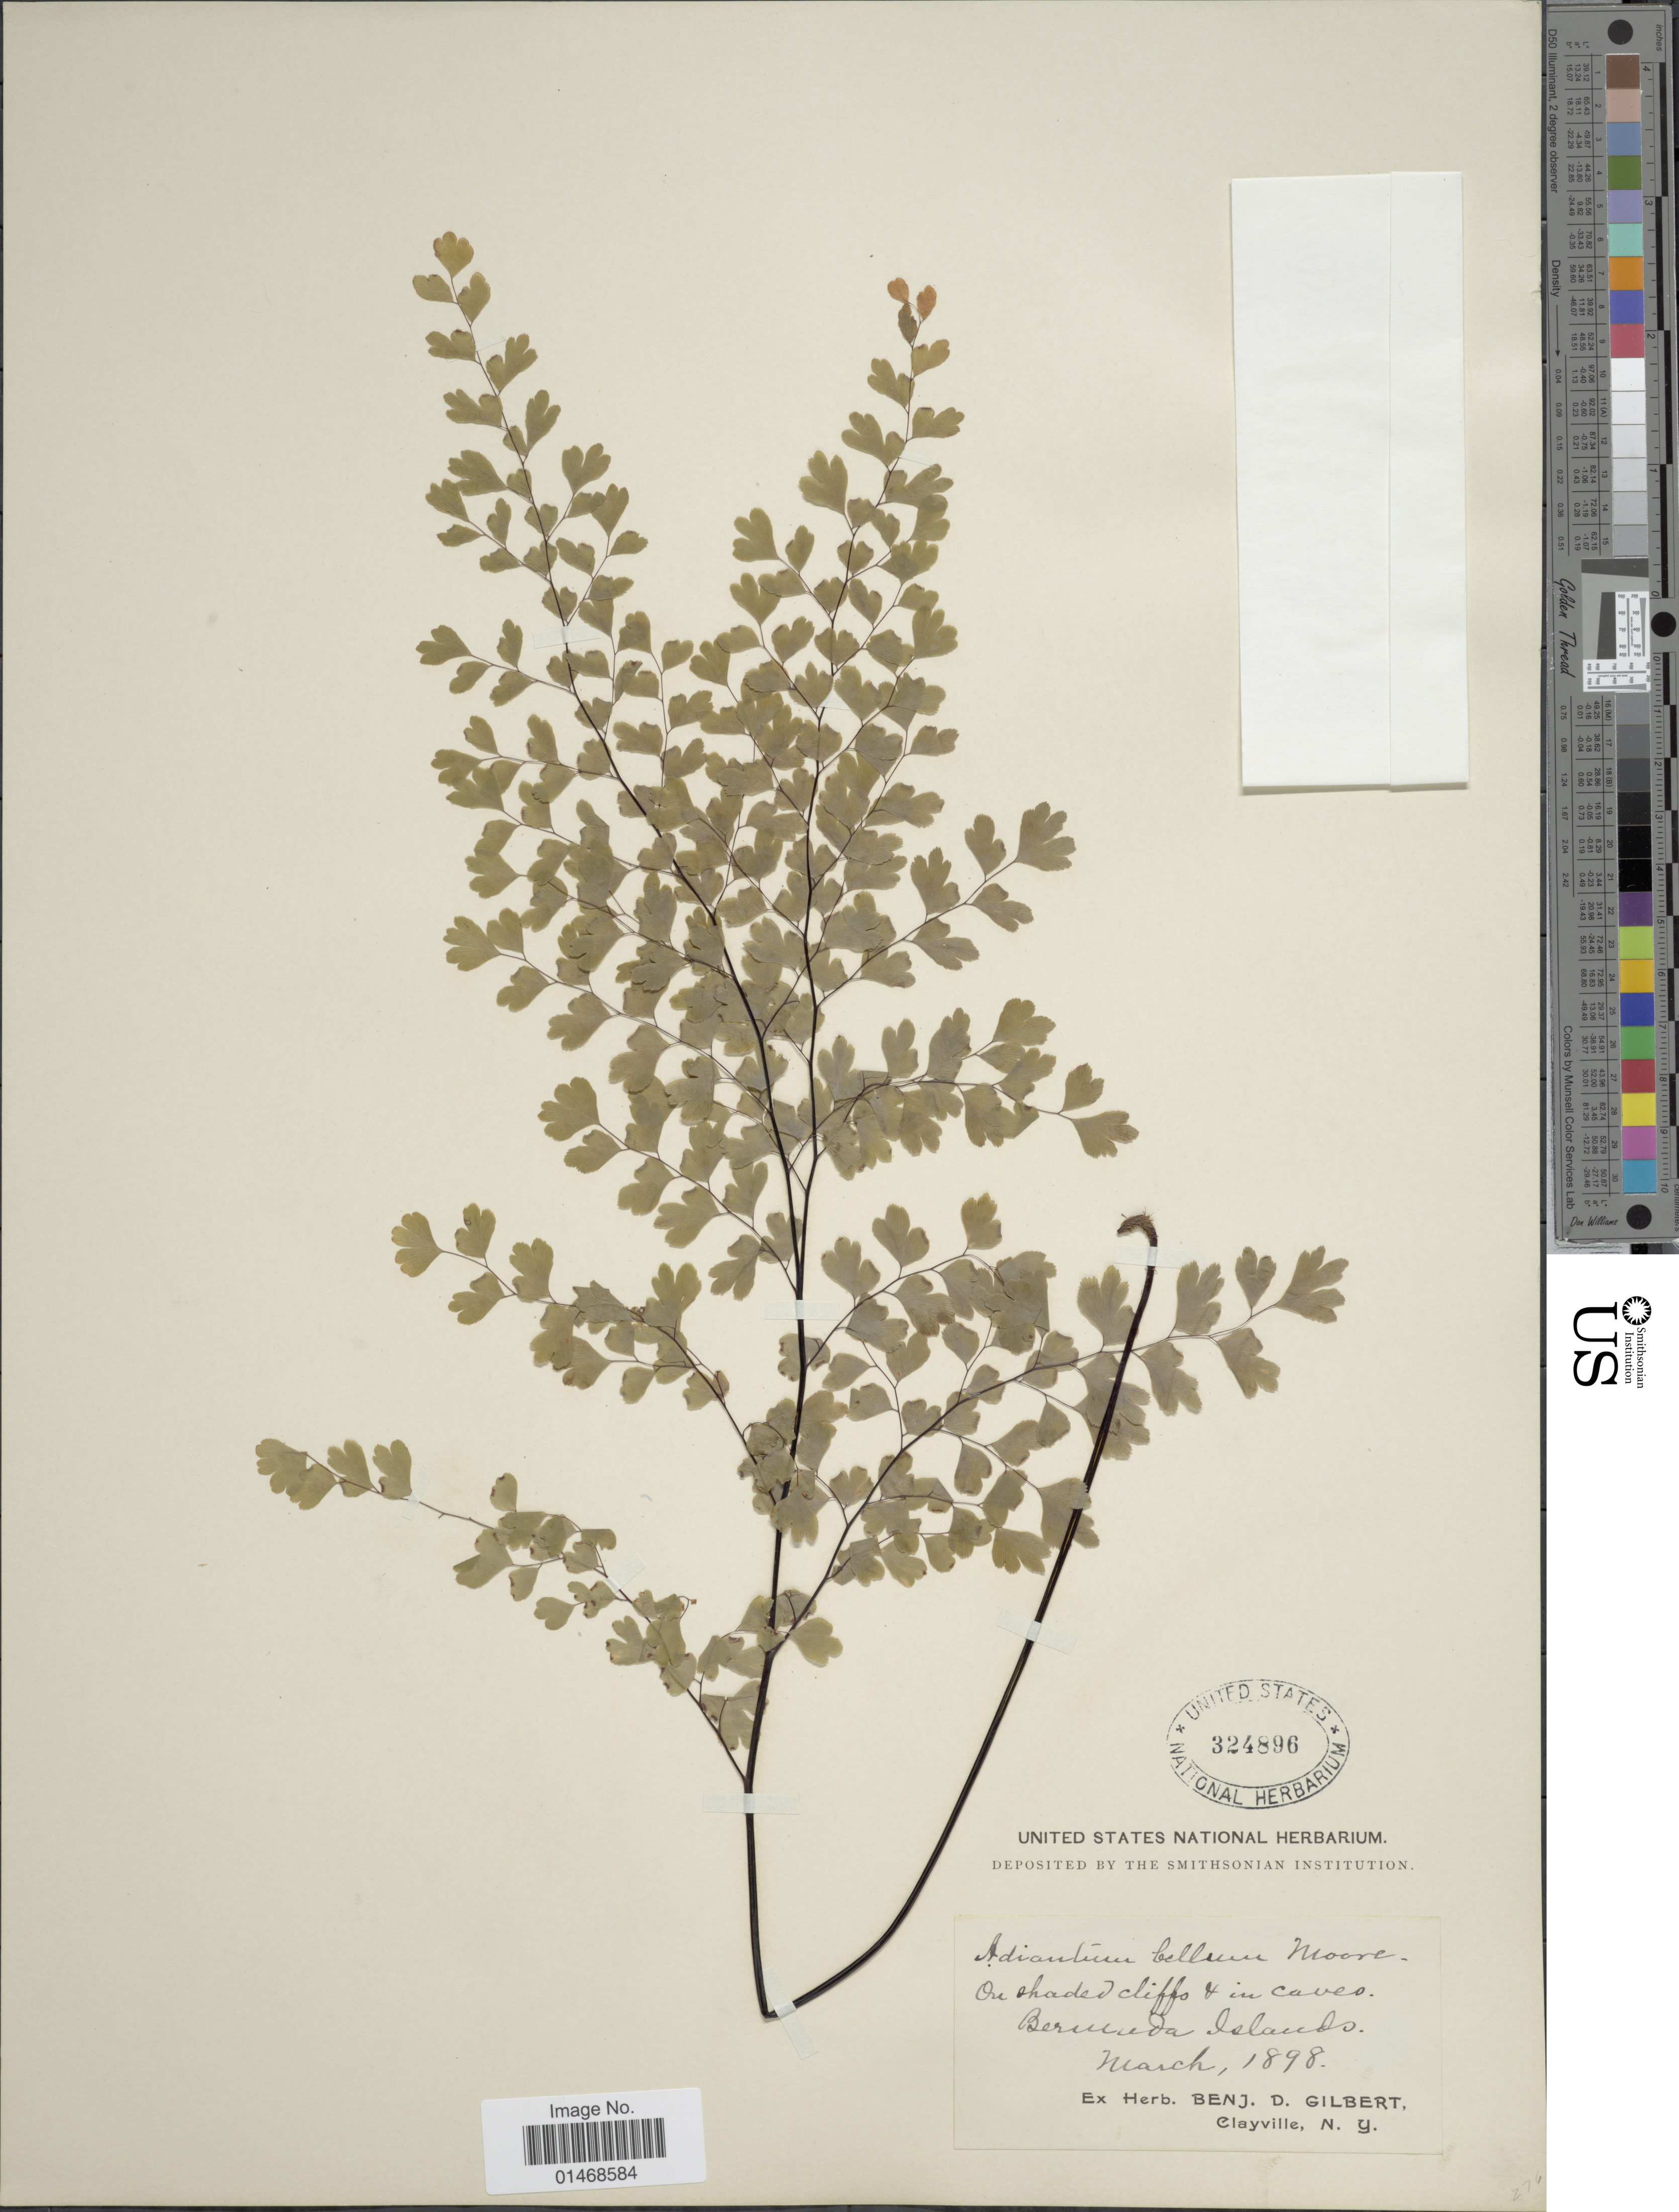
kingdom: Plantae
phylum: Tracheophyta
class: Polypodiopsida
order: Polypodiales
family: Pteridaceae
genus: Adiantum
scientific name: Adiantum bellum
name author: T. Moore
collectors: ex herb. Benj. D. Gilbert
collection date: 1898-03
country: Bermuda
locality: On shaded cliffs & in caves Bermuda Islands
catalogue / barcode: US 324896